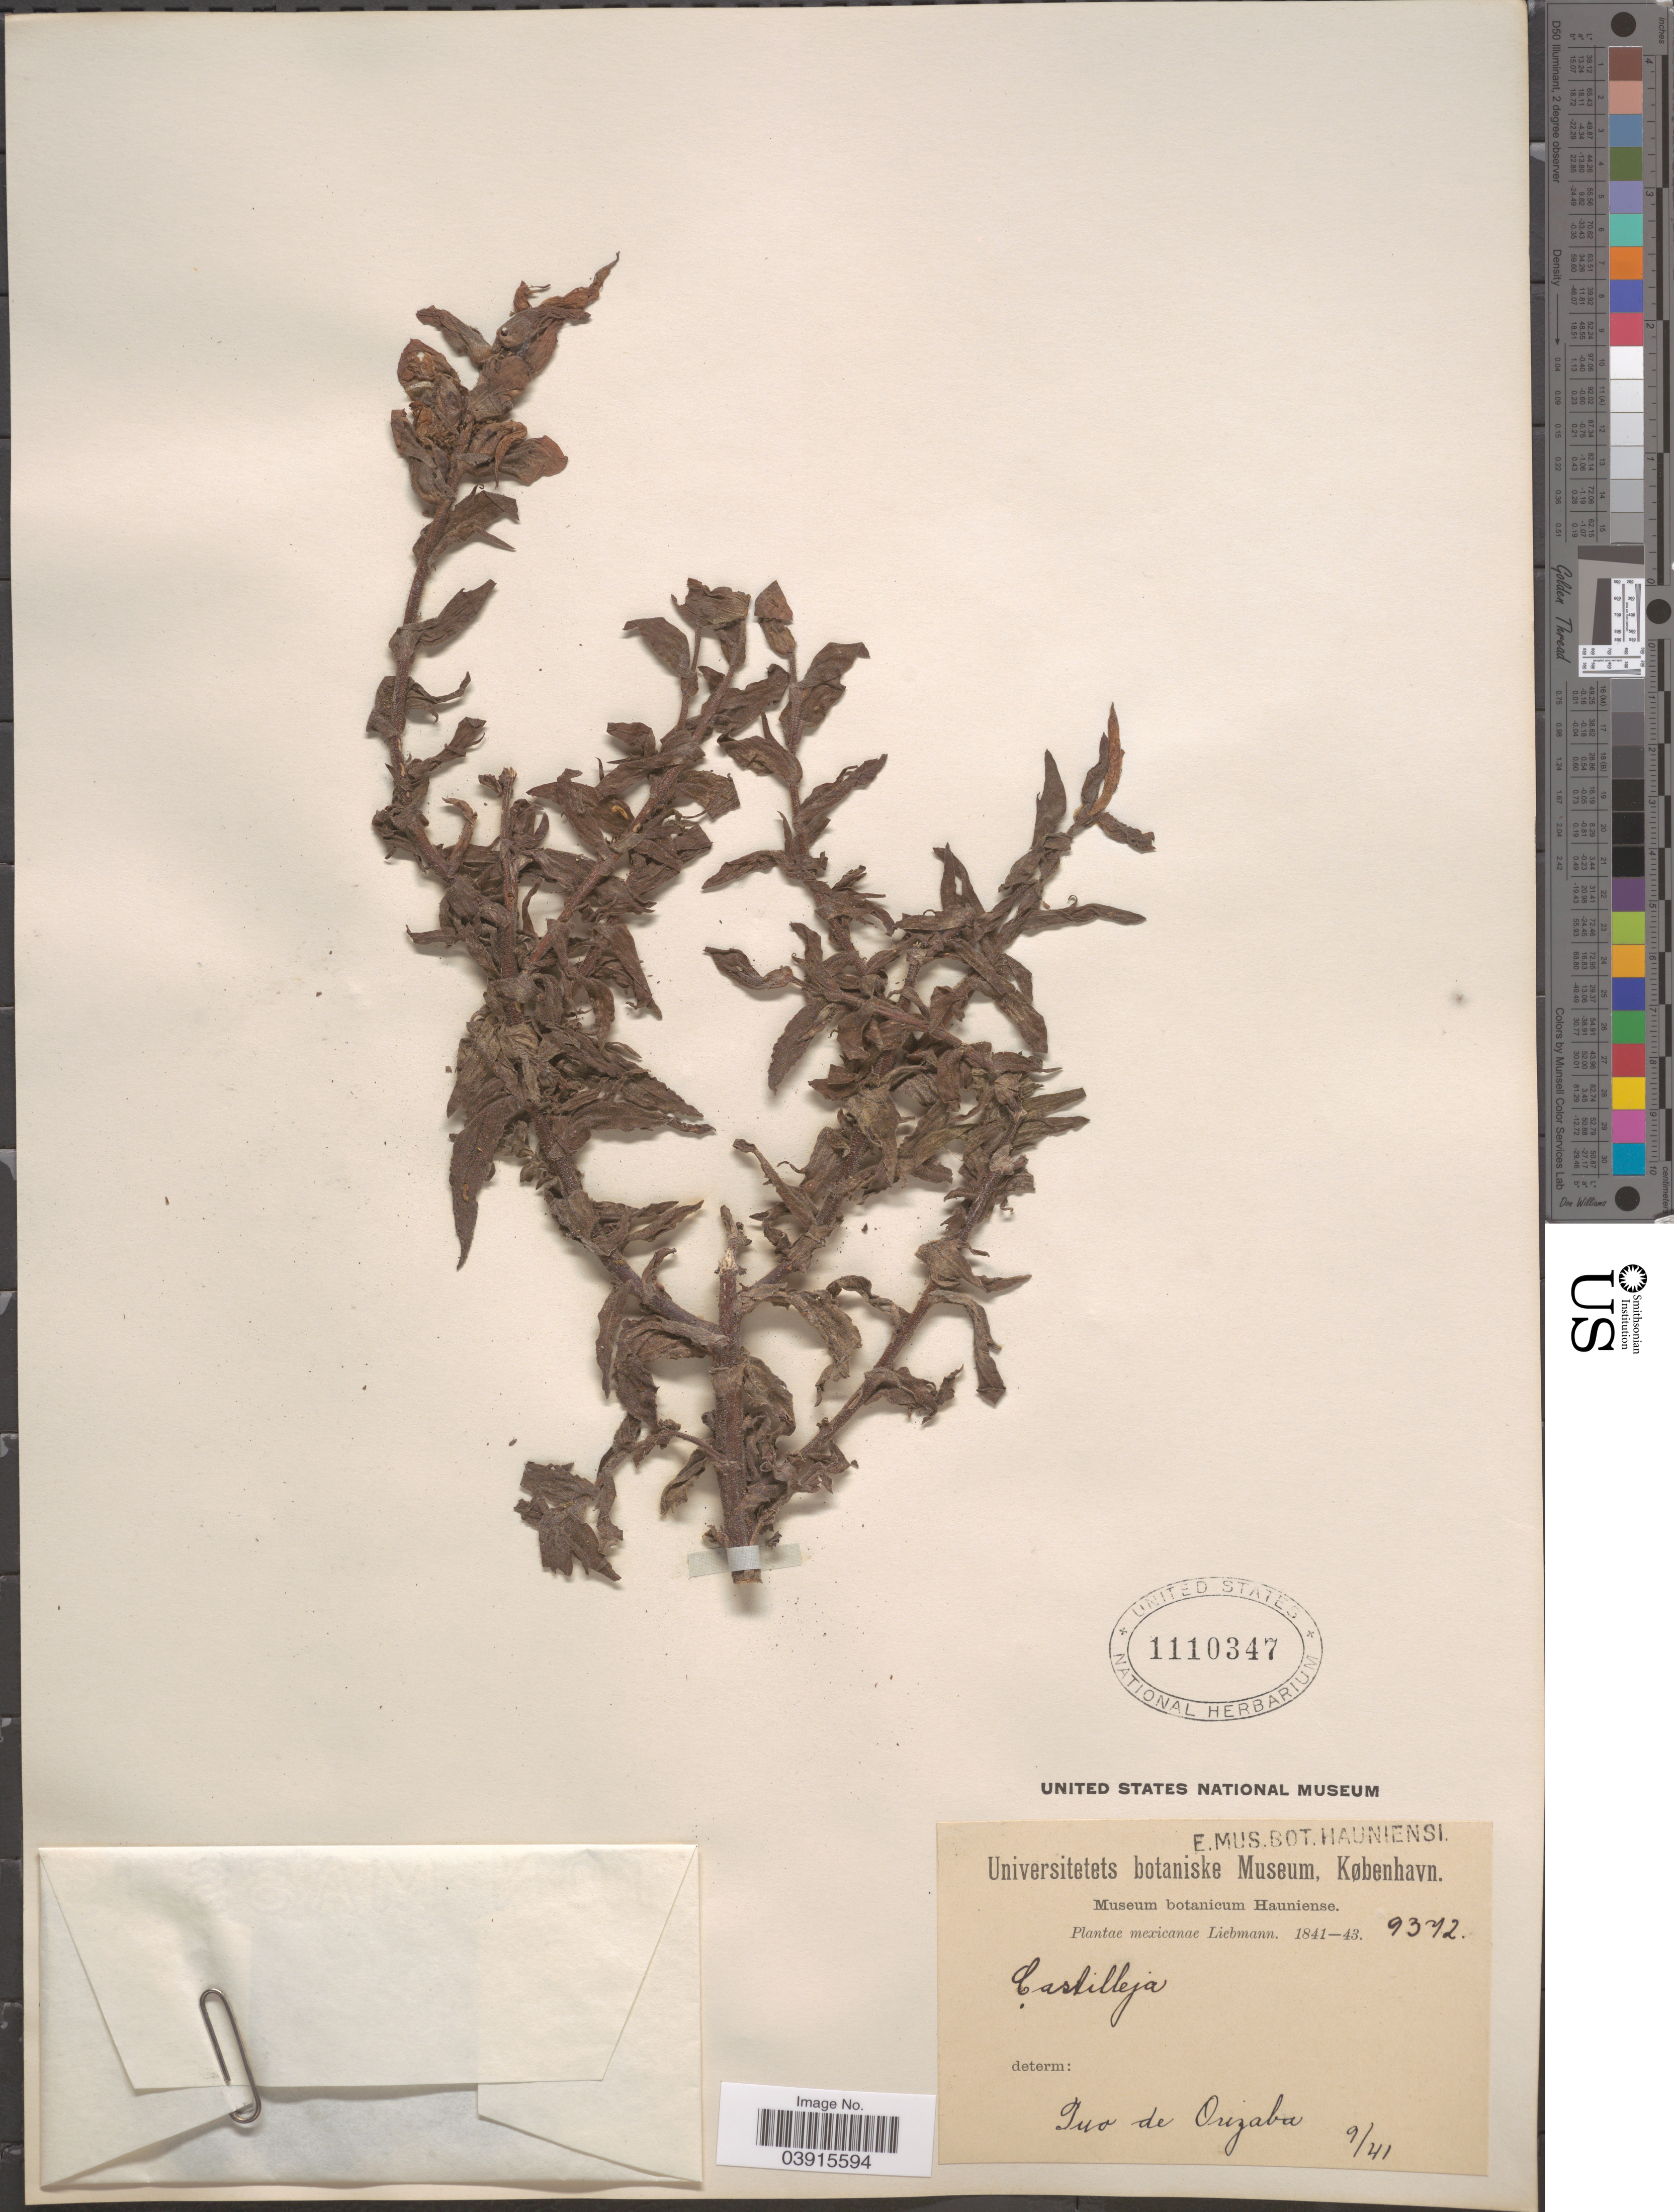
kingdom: Plantae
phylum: Tracheophyta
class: Magnoliopsida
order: Lamiales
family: Orobanchaceae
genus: Castilleja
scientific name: Castilleja scorzonerifolia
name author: Kunth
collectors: Liebmann, --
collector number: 9312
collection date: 1841-09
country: Mexico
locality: Ino de Orizaba.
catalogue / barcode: US 1110347